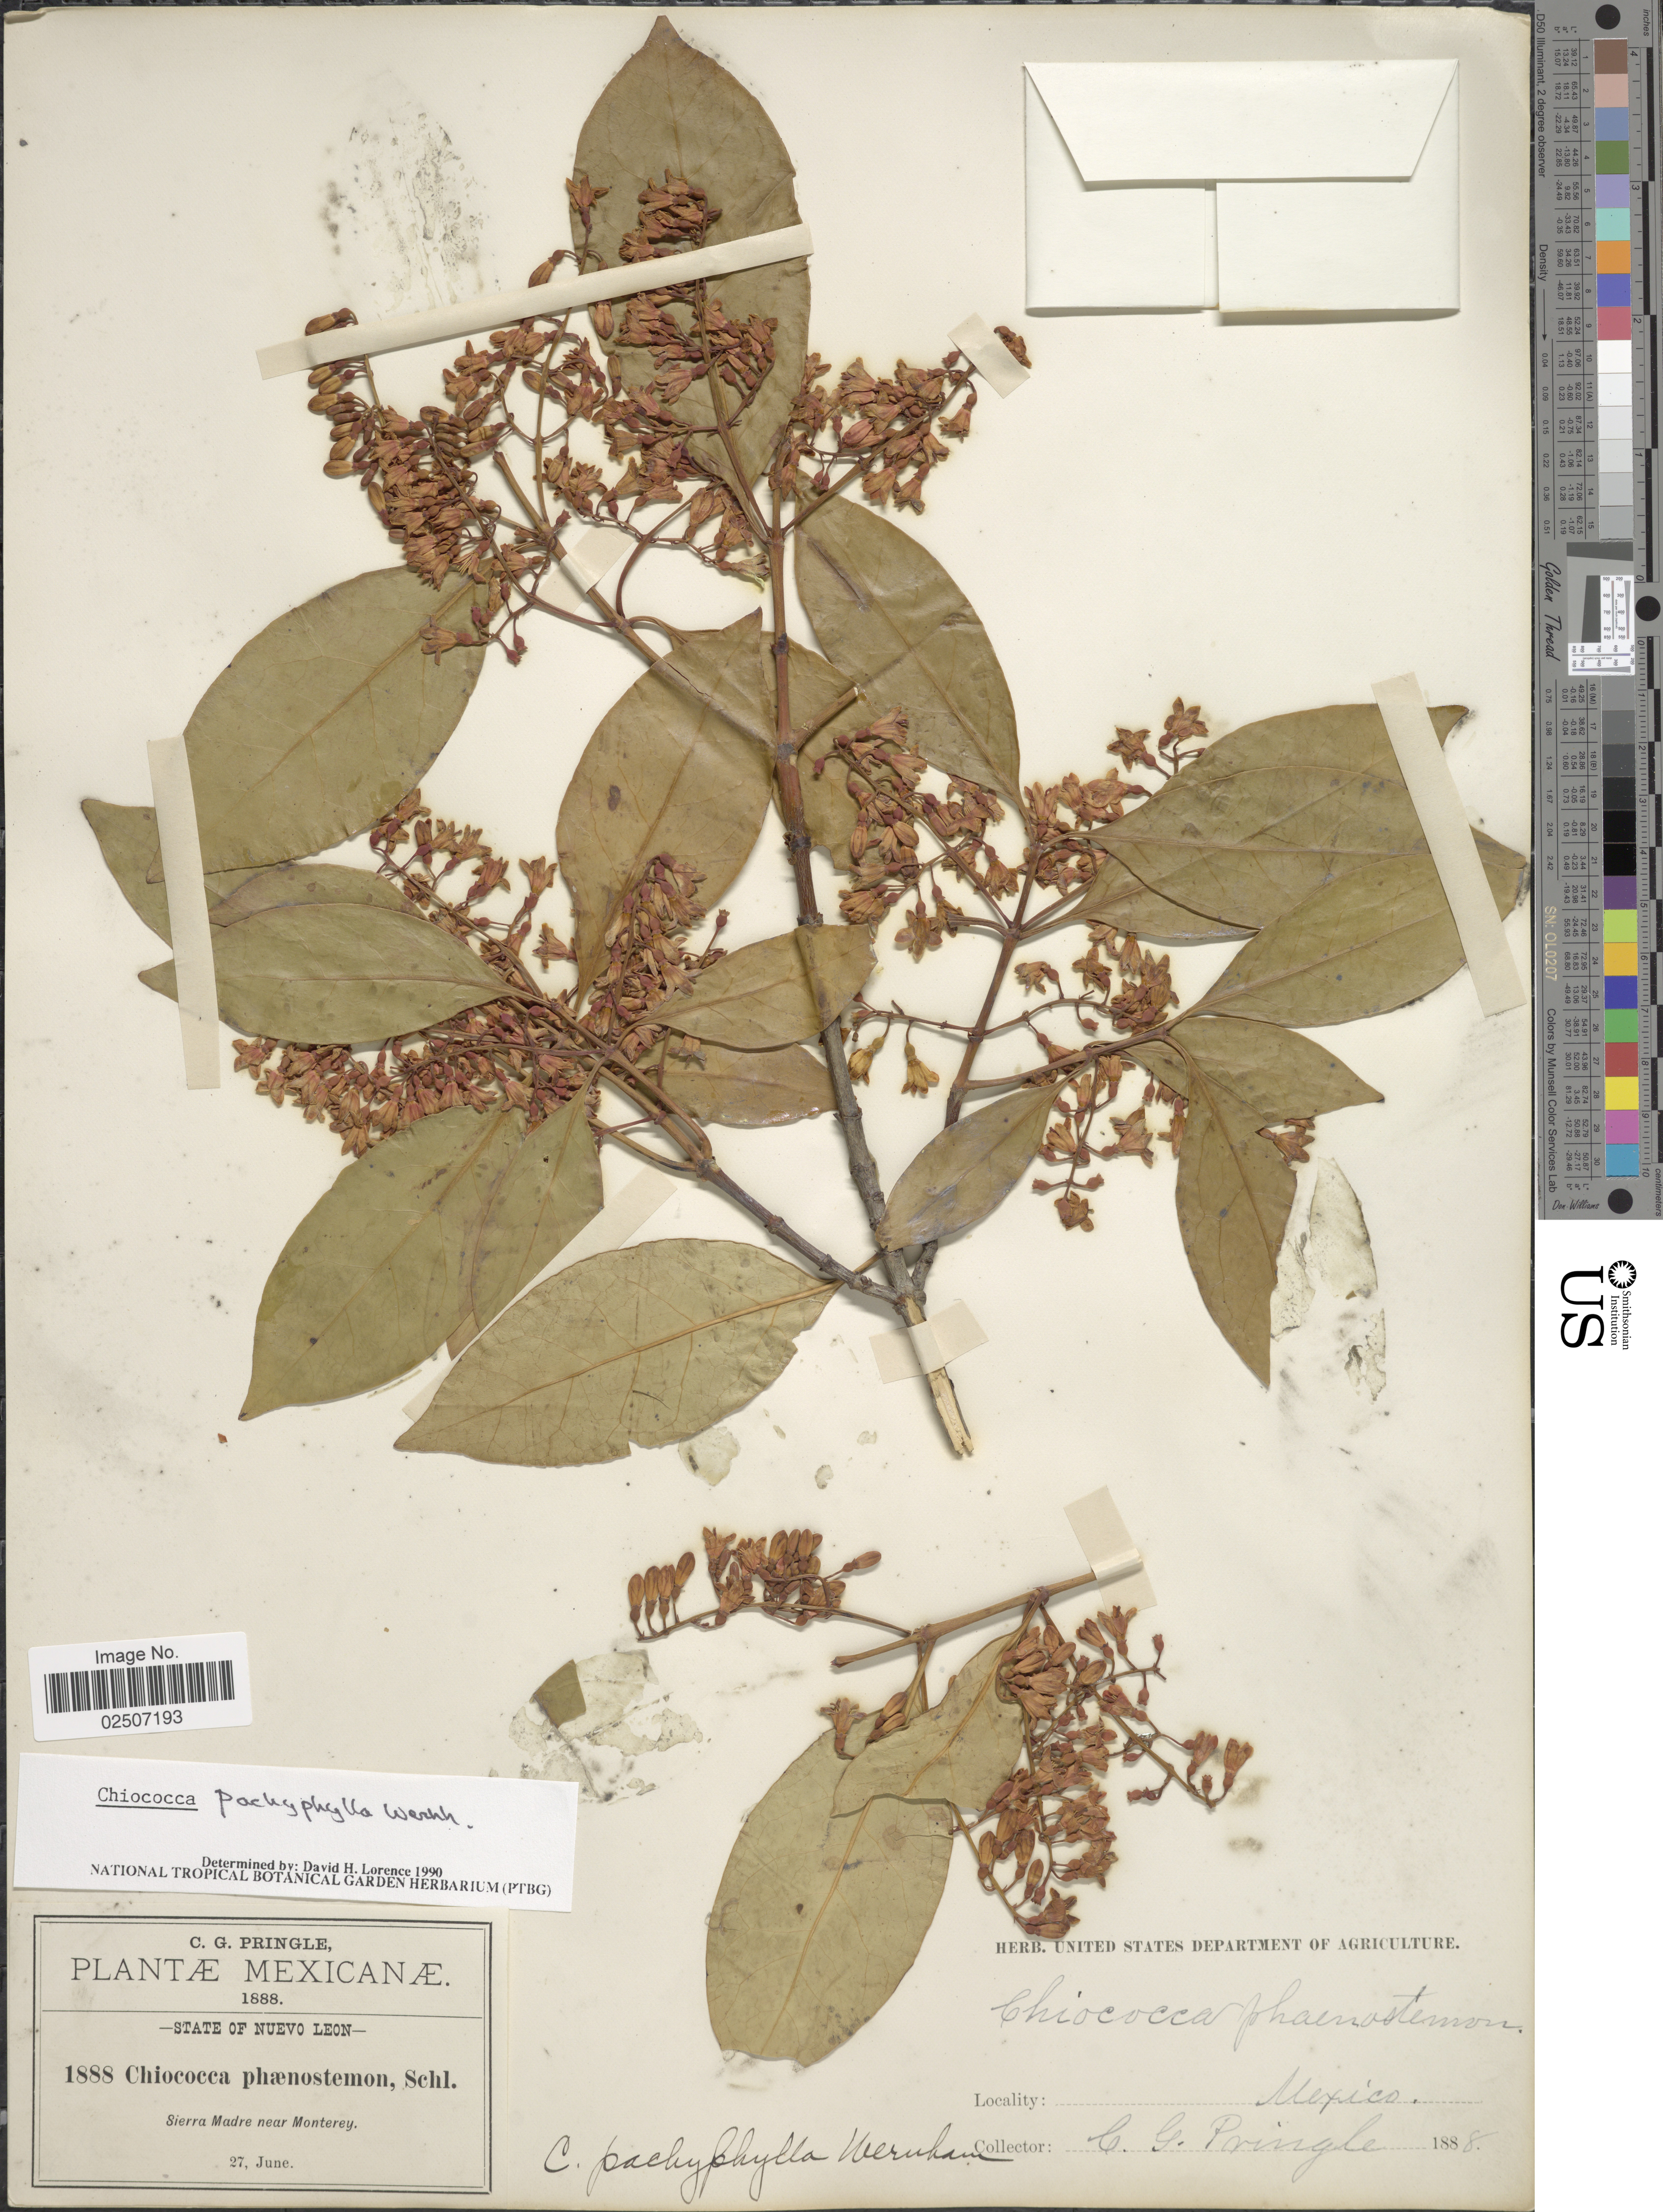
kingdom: Plantae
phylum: Tracheophyta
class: Magnoliopsida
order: Gentianales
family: Rubiaceae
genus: Chiococca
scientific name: Chiococca pachyphylla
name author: Wernham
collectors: C. G. Pringle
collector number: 1888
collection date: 1888-06-27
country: Mexico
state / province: Nuevo León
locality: Sierra Madre near Monterey